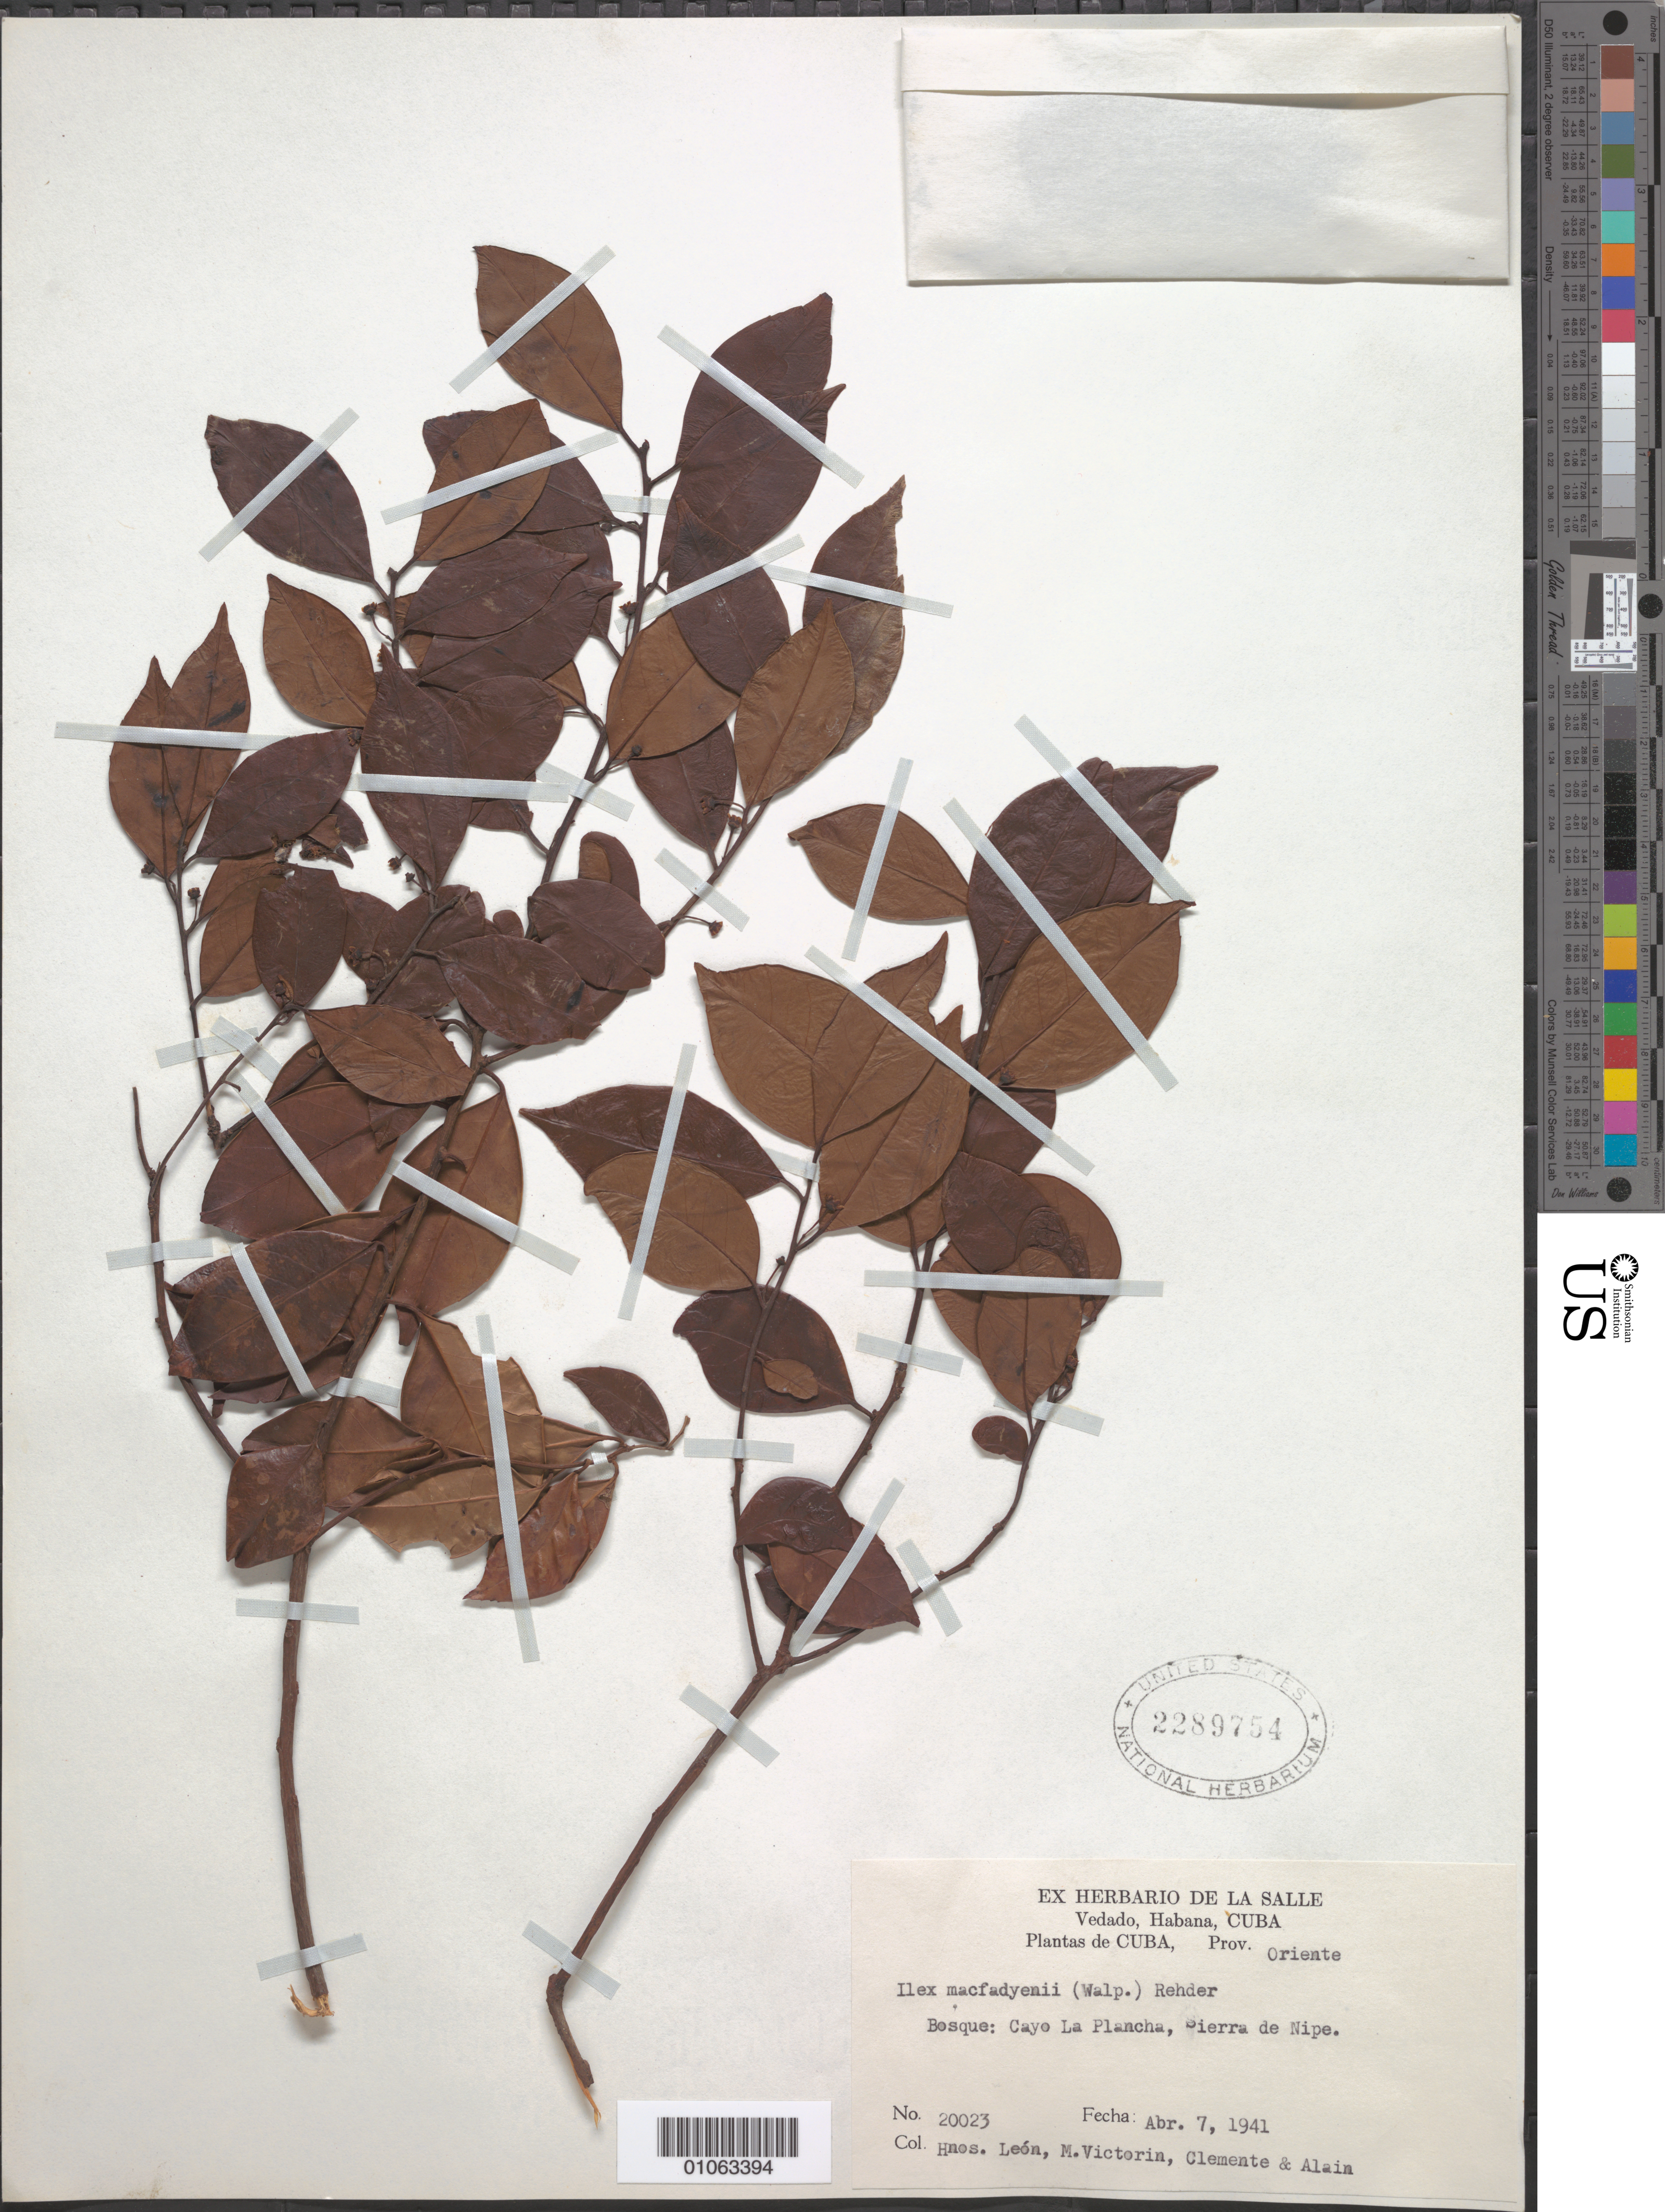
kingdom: Plantae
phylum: Tracheophyta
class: Magnoliopsida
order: Aquifoliales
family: Aquifoliaceae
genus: Ilex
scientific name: Ilex macfadyenii var. macfadyenii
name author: (Walp.) Rehder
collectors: Bro. León, F. Victorin, Bro. Clemente & A. H. Liogier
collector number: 20023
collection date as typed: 07 Apr 1941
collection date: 1941-04-07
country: Cuba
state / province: Holguín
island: Cuba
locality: Bosque: Cayo La Plancha, Sierra de Nipe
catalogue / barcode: US 2289754